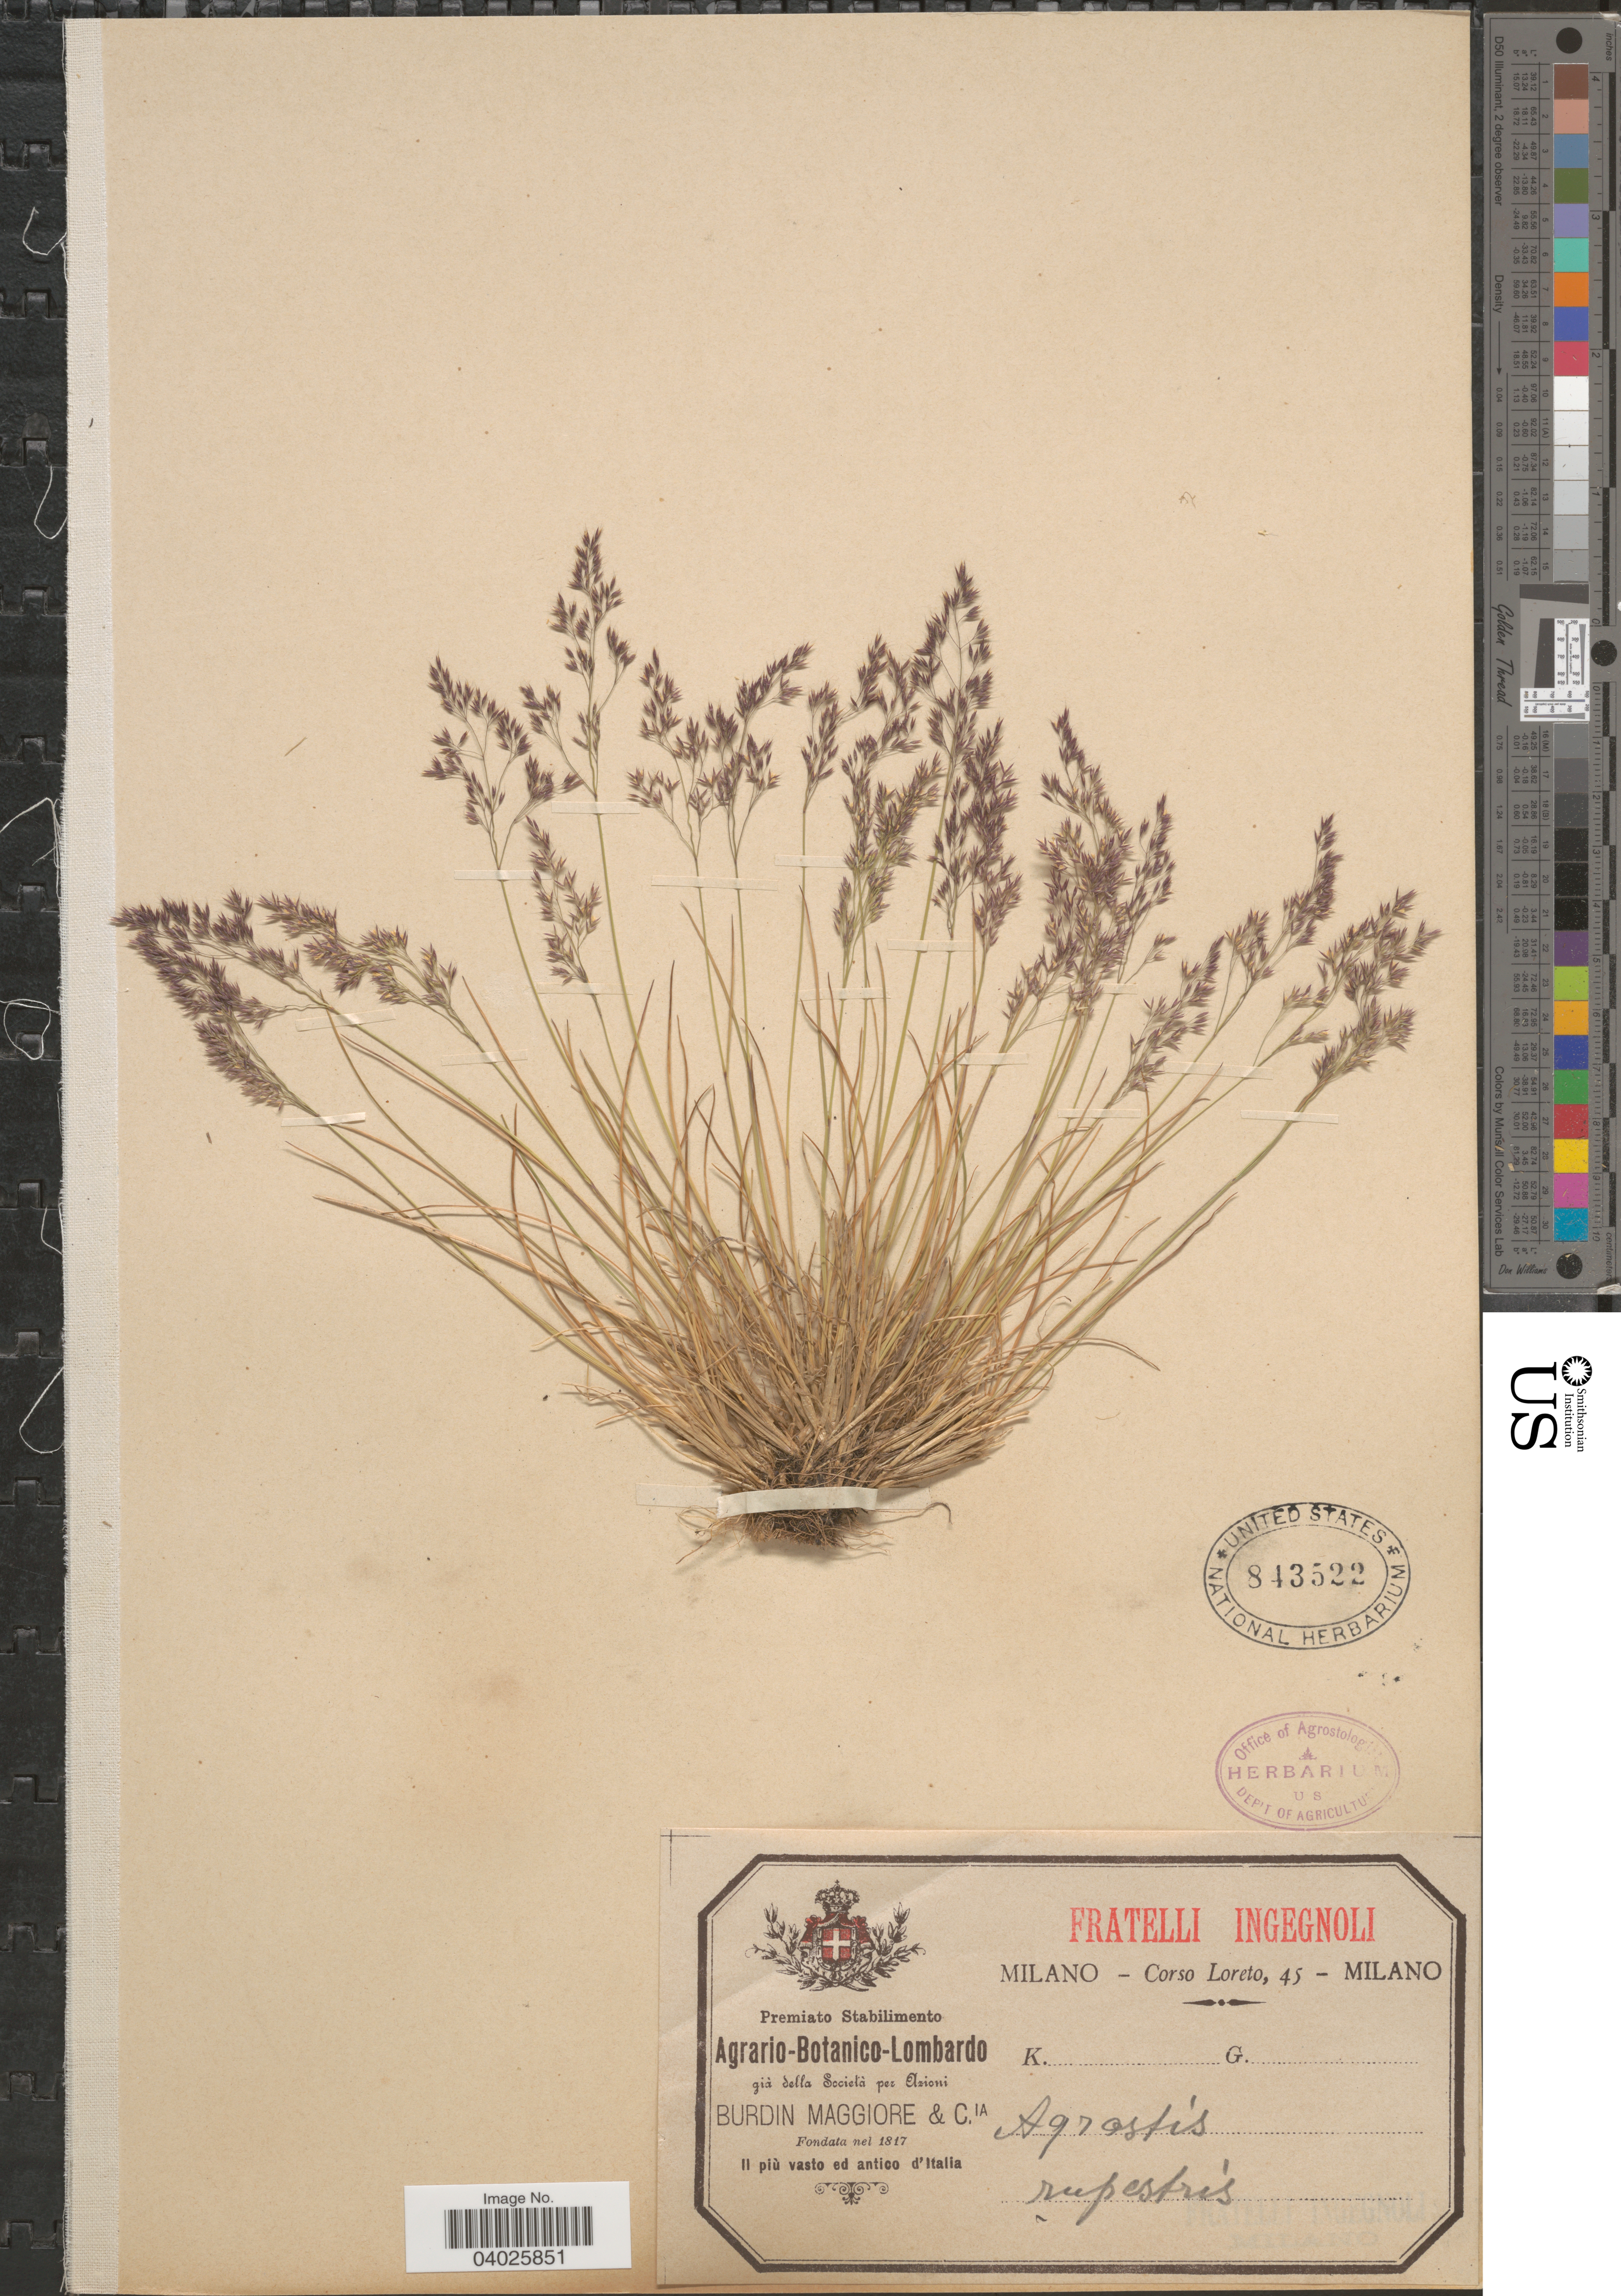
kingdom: Plantae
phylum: Tracheophyta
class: Liliopsida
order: Poales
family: Poaceae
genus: Agrostis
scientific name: Agrostis rupestris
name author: All.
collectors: Fratelli Ingegnoli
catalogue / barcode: US 843522